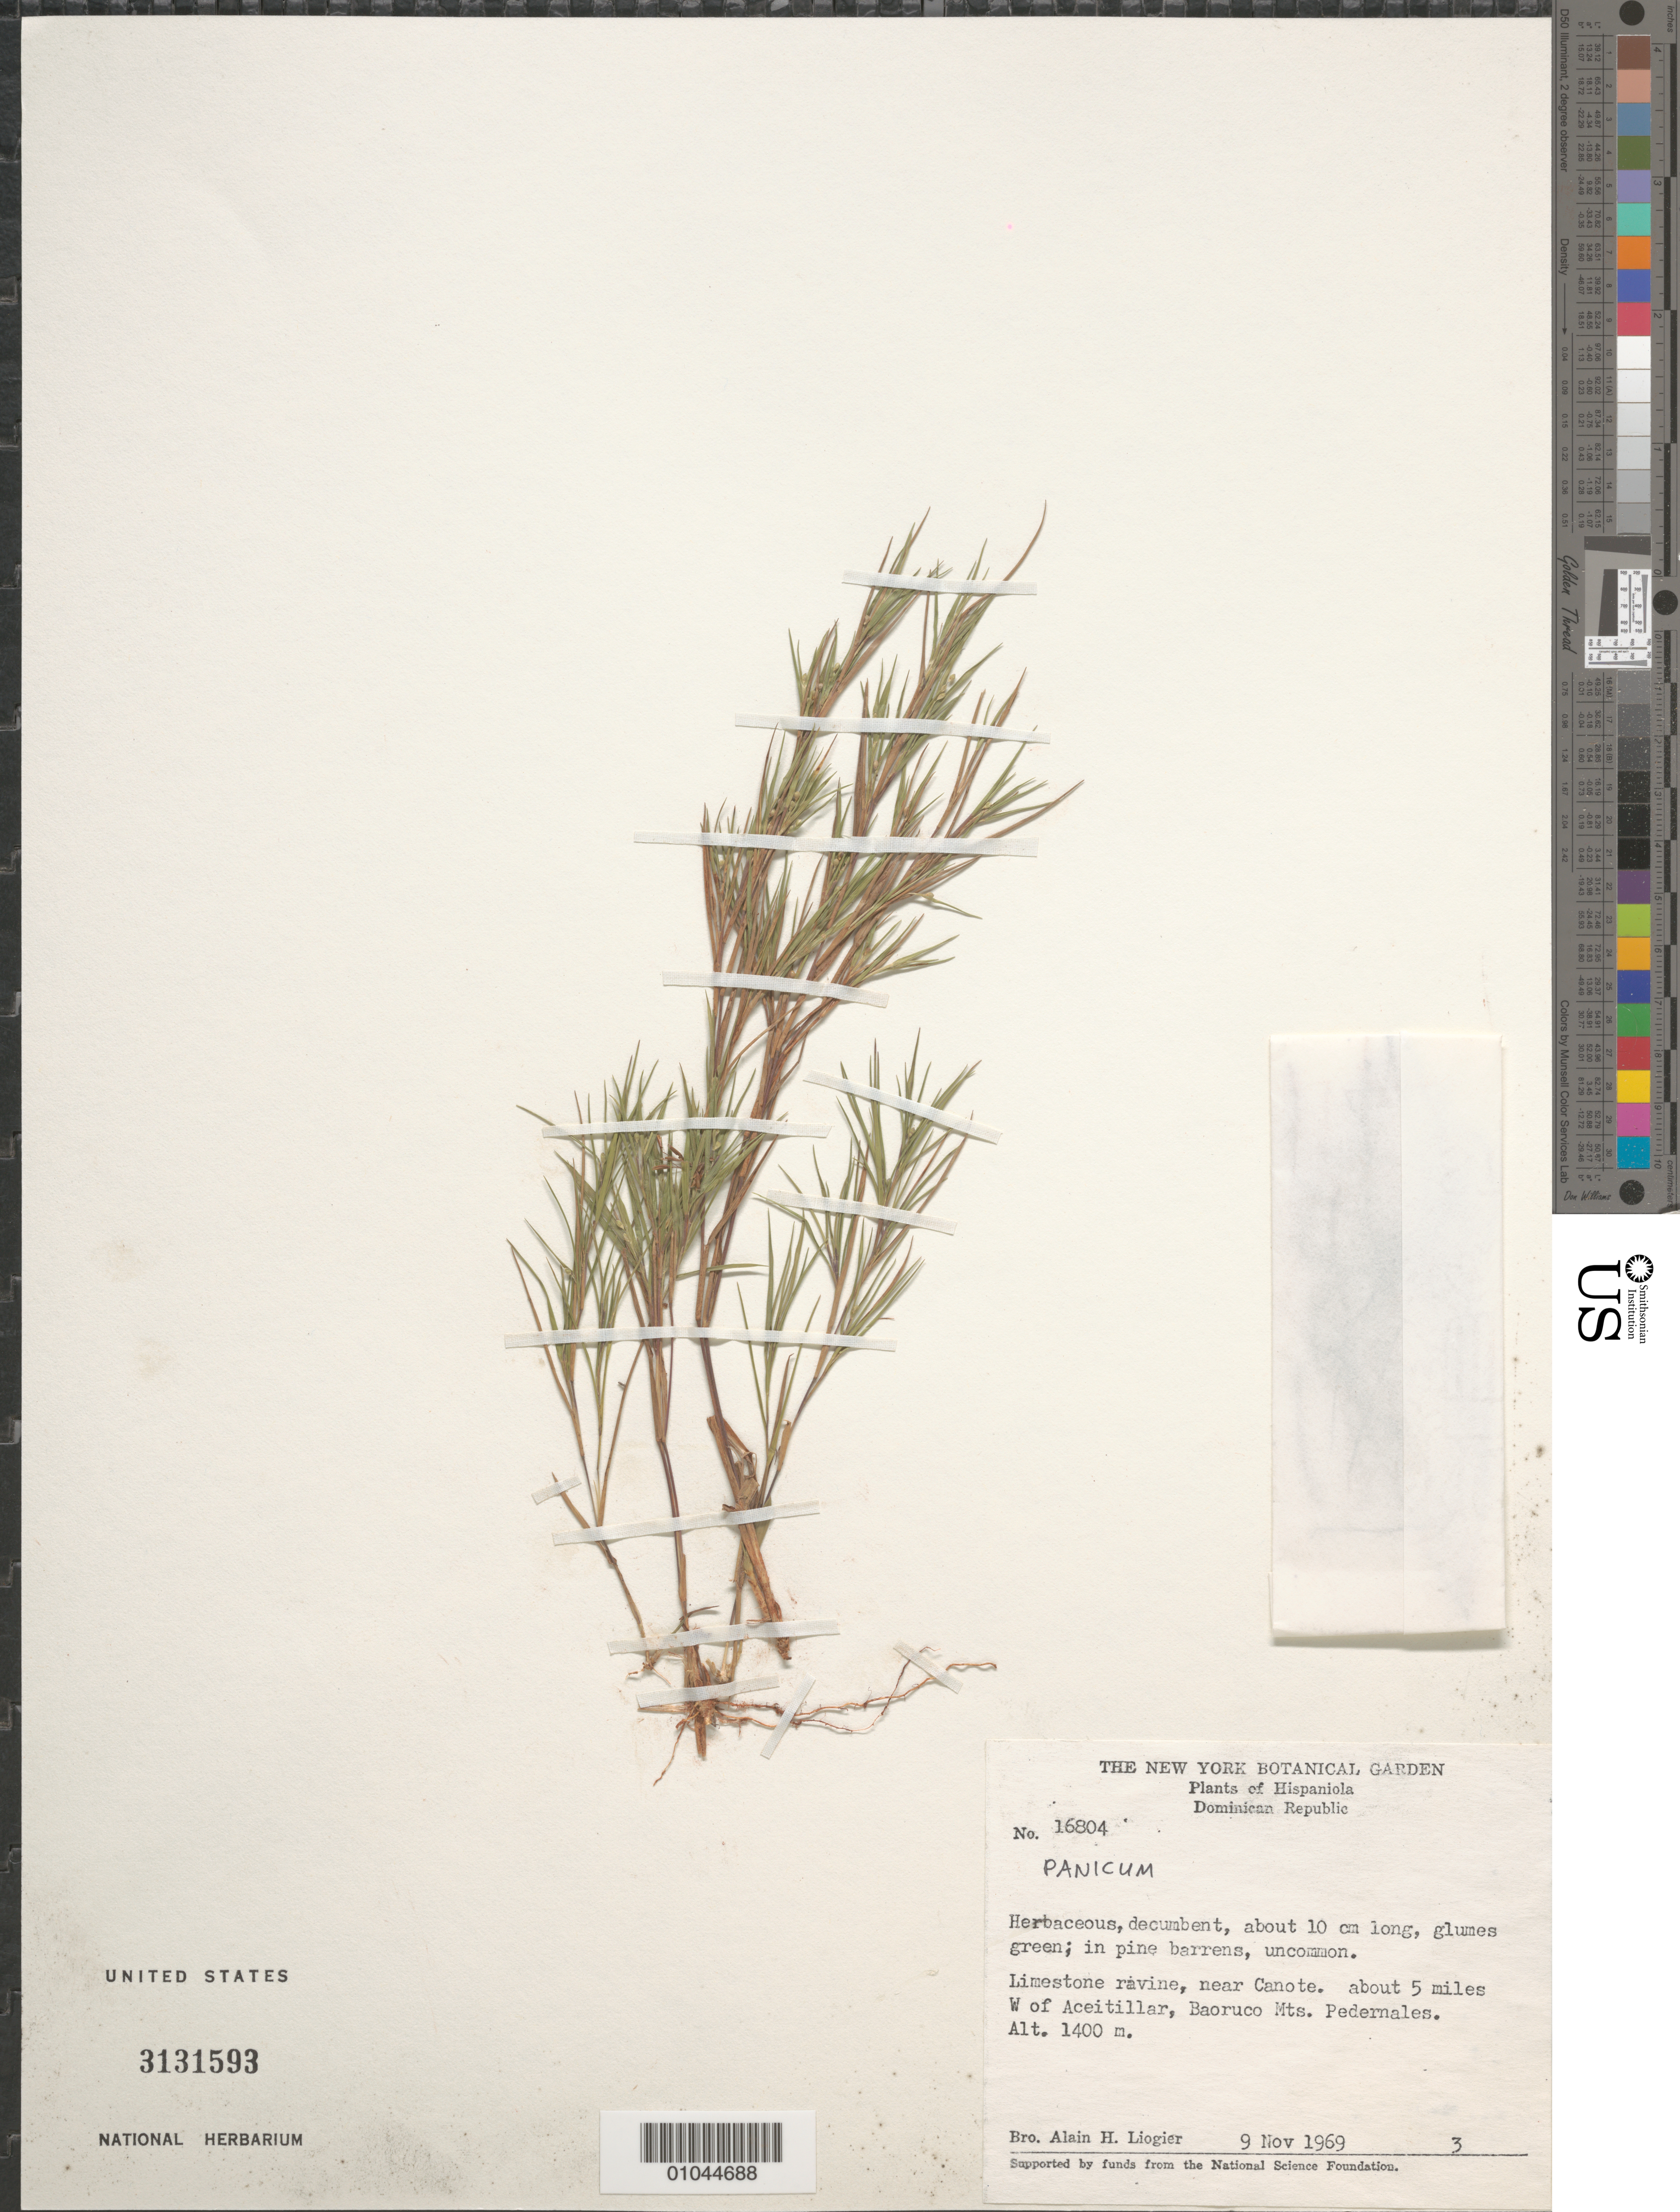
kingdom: Plantae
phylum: Tracheophyta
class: Liliopsida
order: Poales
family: Poaceae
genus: Panicum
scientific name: Panicum sp.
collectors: A. H. Liogier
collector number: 16804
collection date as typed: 09 Nov 1969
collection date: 1969-11-09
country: Dominican Republic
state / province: Barahona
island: Hispaniola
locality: Near Canote, about 5 miles W of Aceitillar, Baoruco Mts. Pedernales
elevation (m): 1400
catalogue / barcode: US 3131593